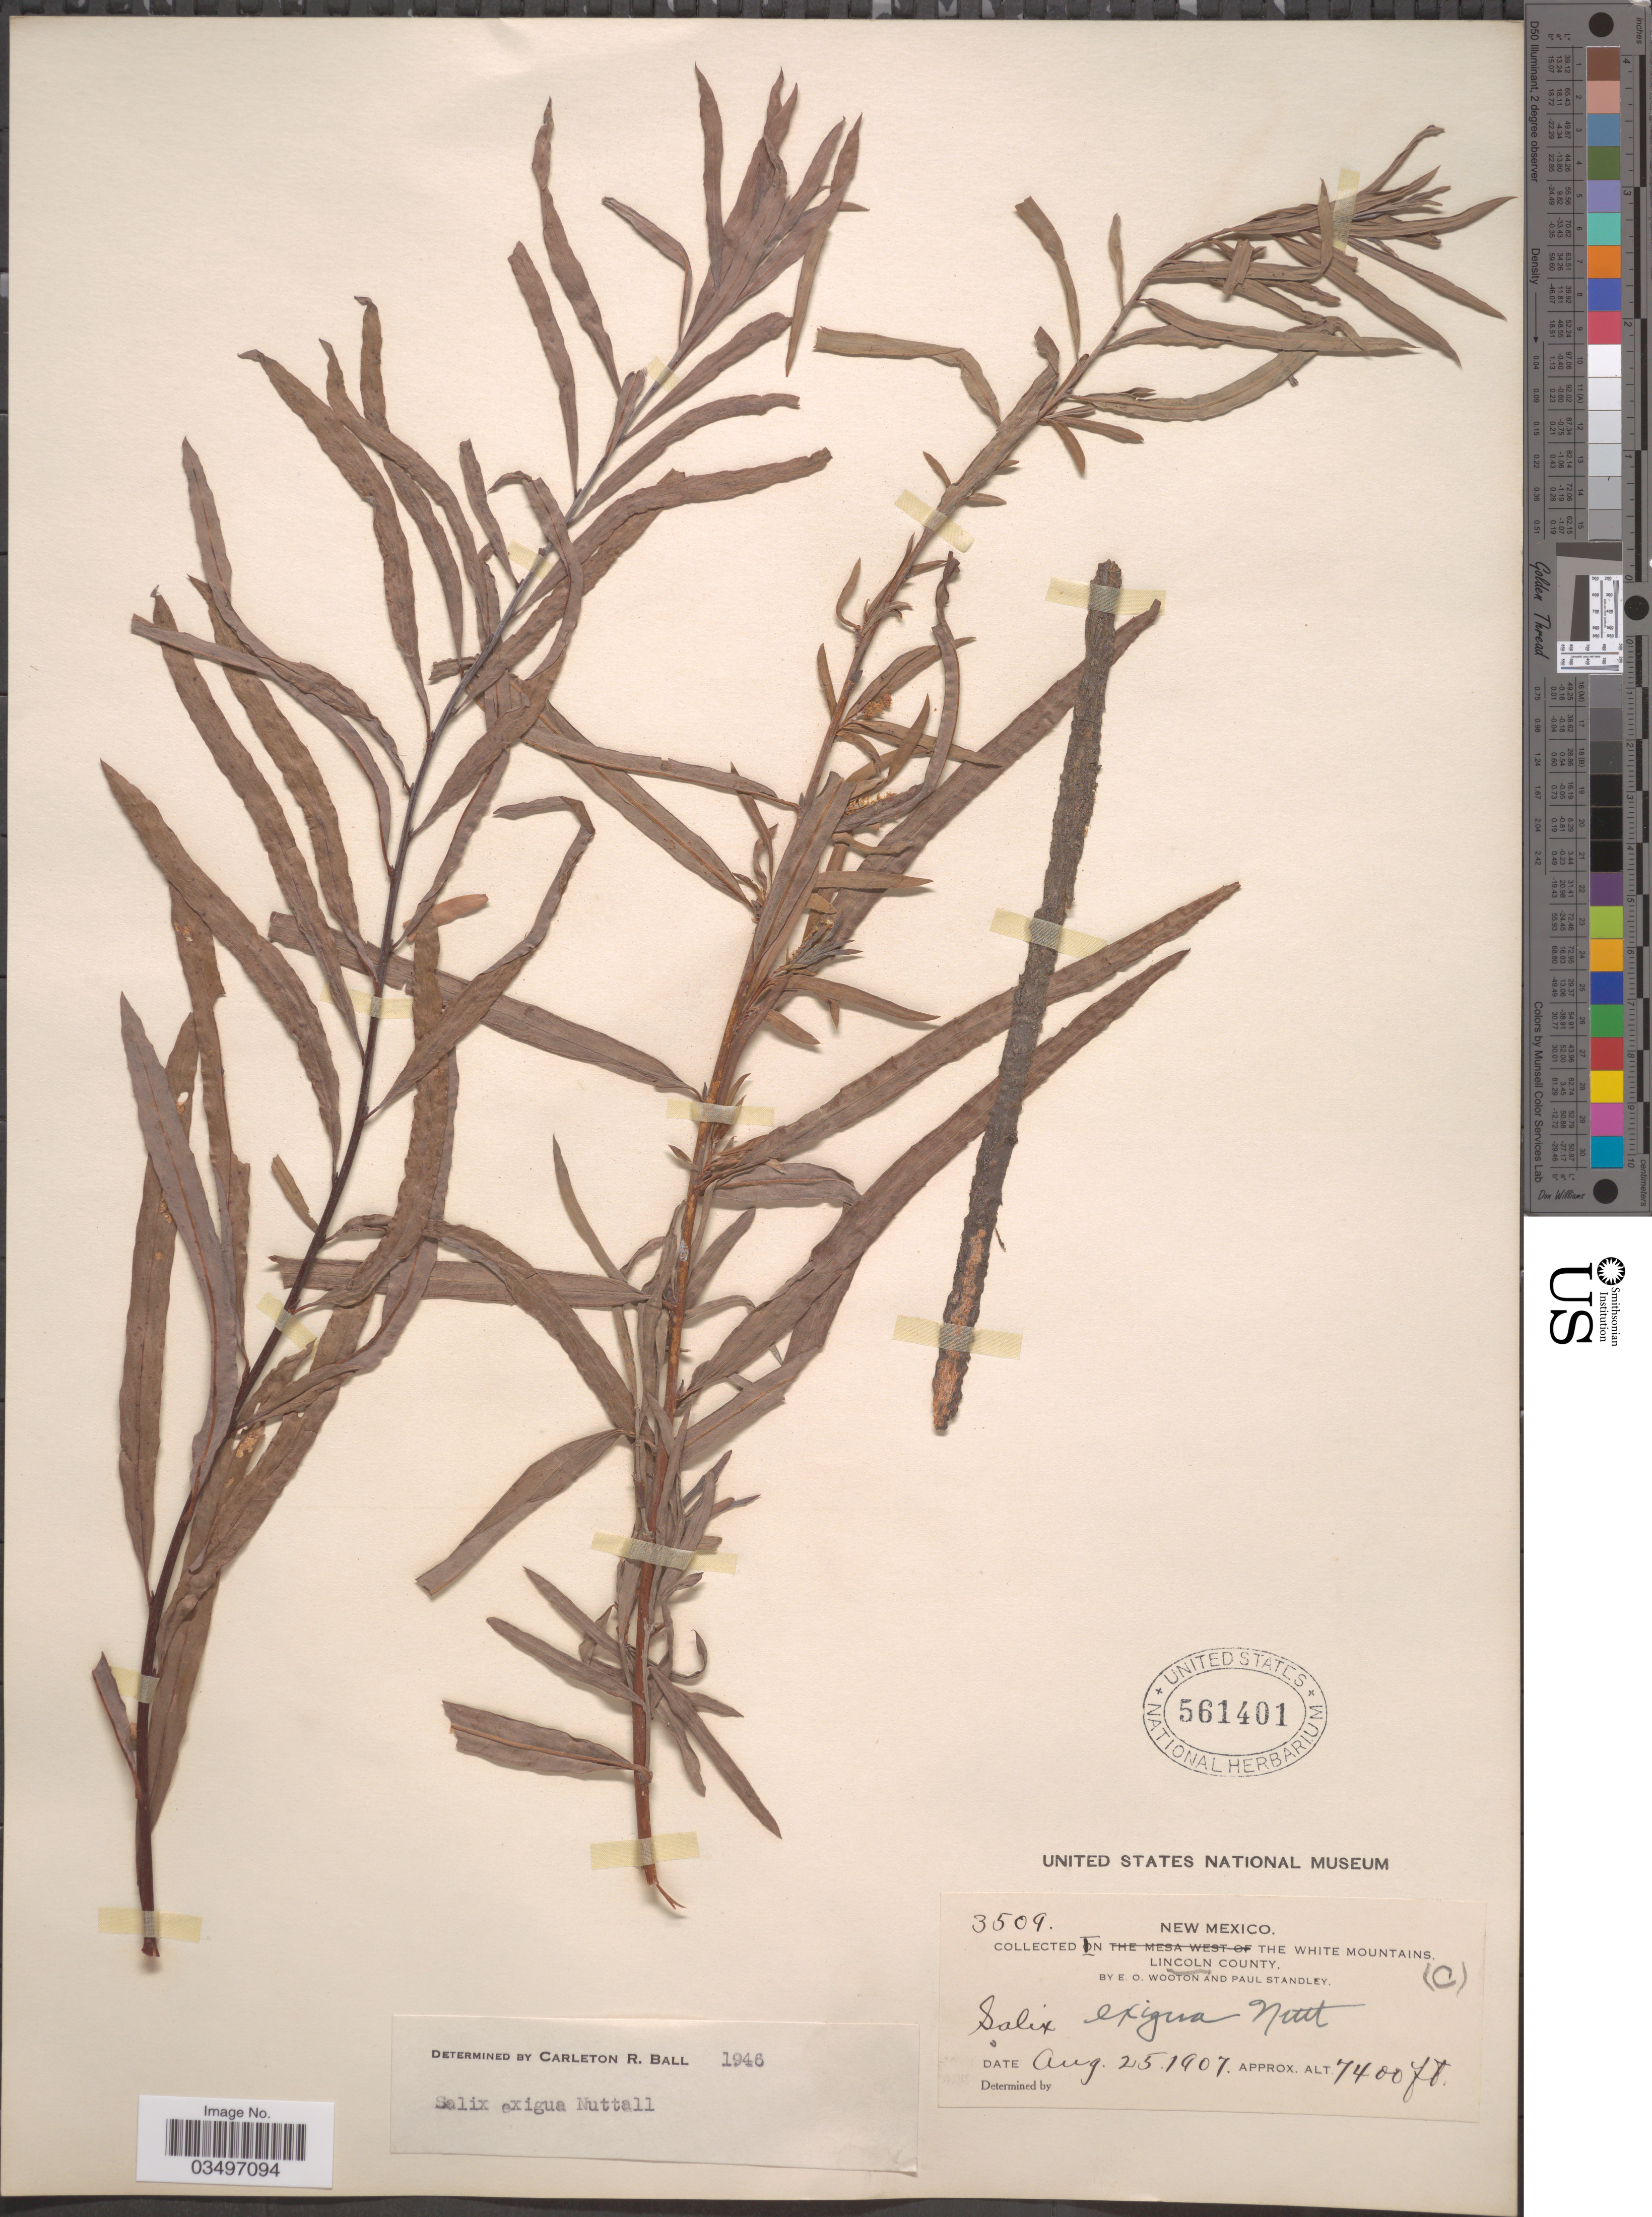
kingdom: Plantae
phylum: Tracheophyta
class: Magnoliopsida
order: Malpighiales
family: Salicaceae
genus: Salix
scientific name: Salix exigua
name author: Nutt.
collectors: E. O. Wooton & P. C. Standley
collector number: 3509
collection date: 1907-08-25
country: United States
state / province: New Mexico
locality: In the White Mountains, Lincoln County (C) [unsure placement].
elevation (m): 2256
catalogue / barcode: US 561401